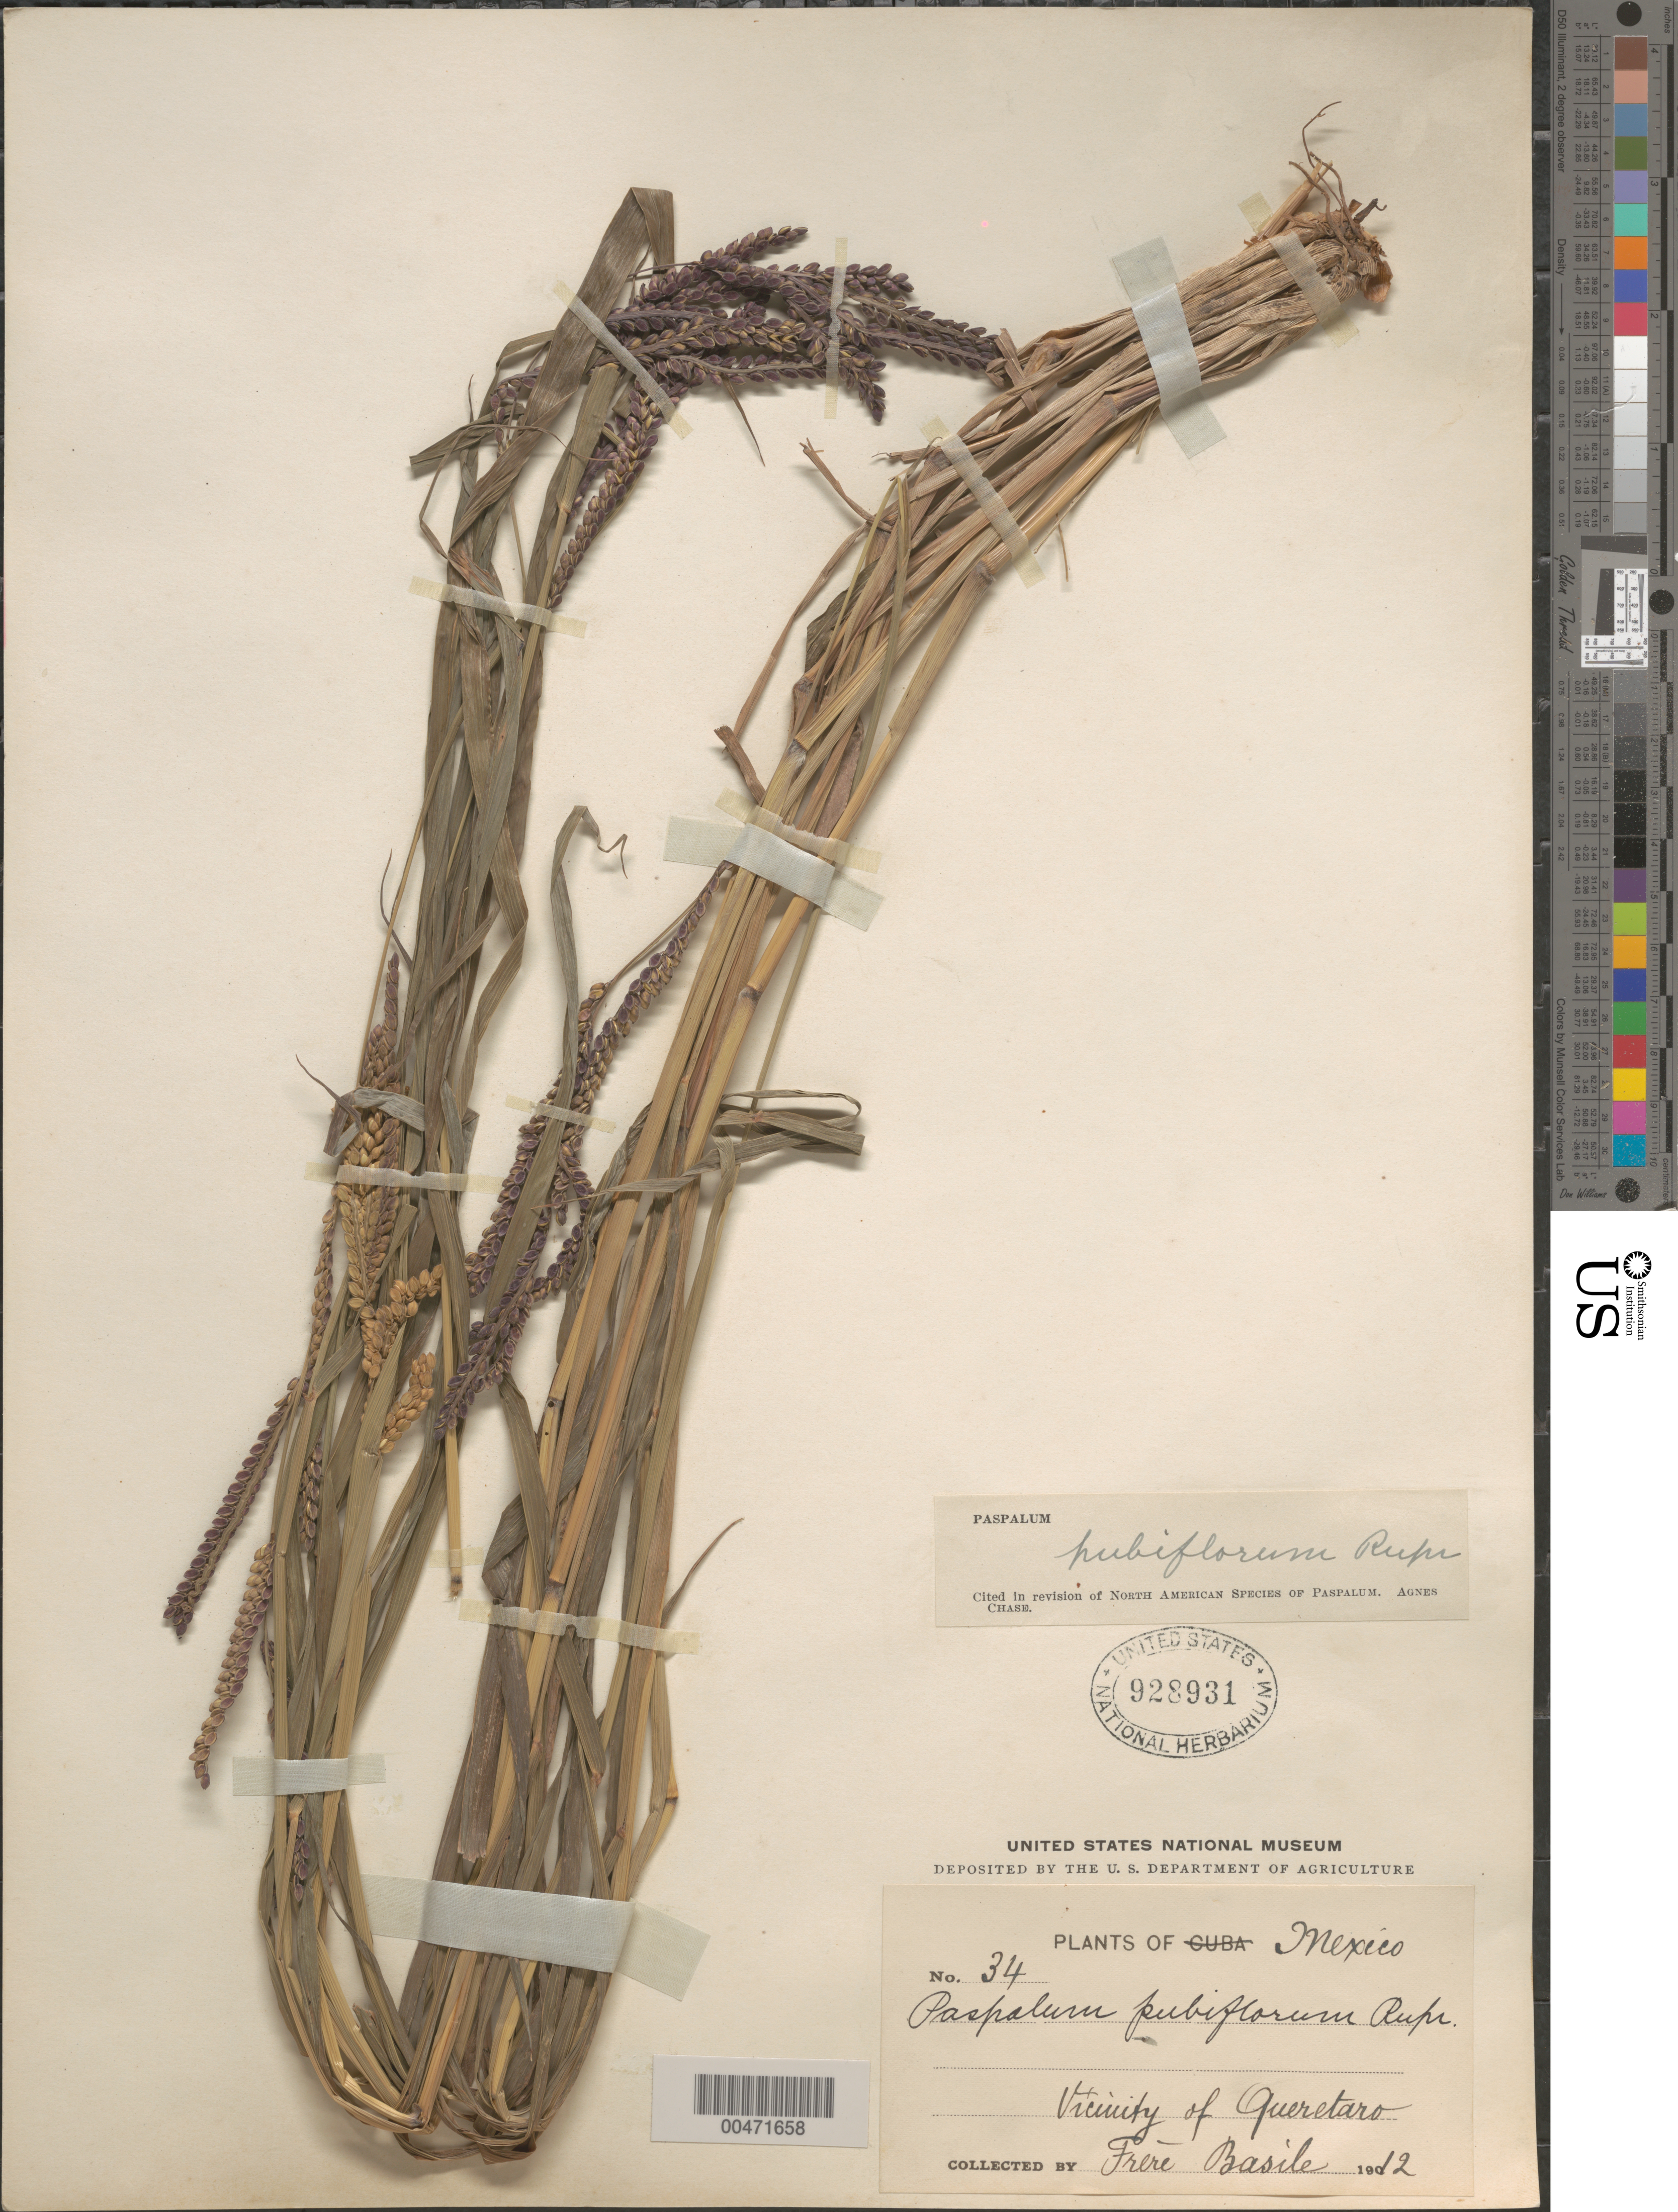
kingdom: Plantae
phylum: Tracheophyta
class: Liliopsida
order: Poales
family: Poaceae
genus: Paspalum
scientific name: Paspalum pubiflorum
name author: Rupr. ex E. Fourn.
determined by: Chase, [M.] Agnes, (US)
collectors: Bro. Basile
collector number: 34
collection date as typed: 1912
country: Mexico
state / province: Querétaro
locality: Vicinity of Querétaro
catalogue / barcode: US 928931